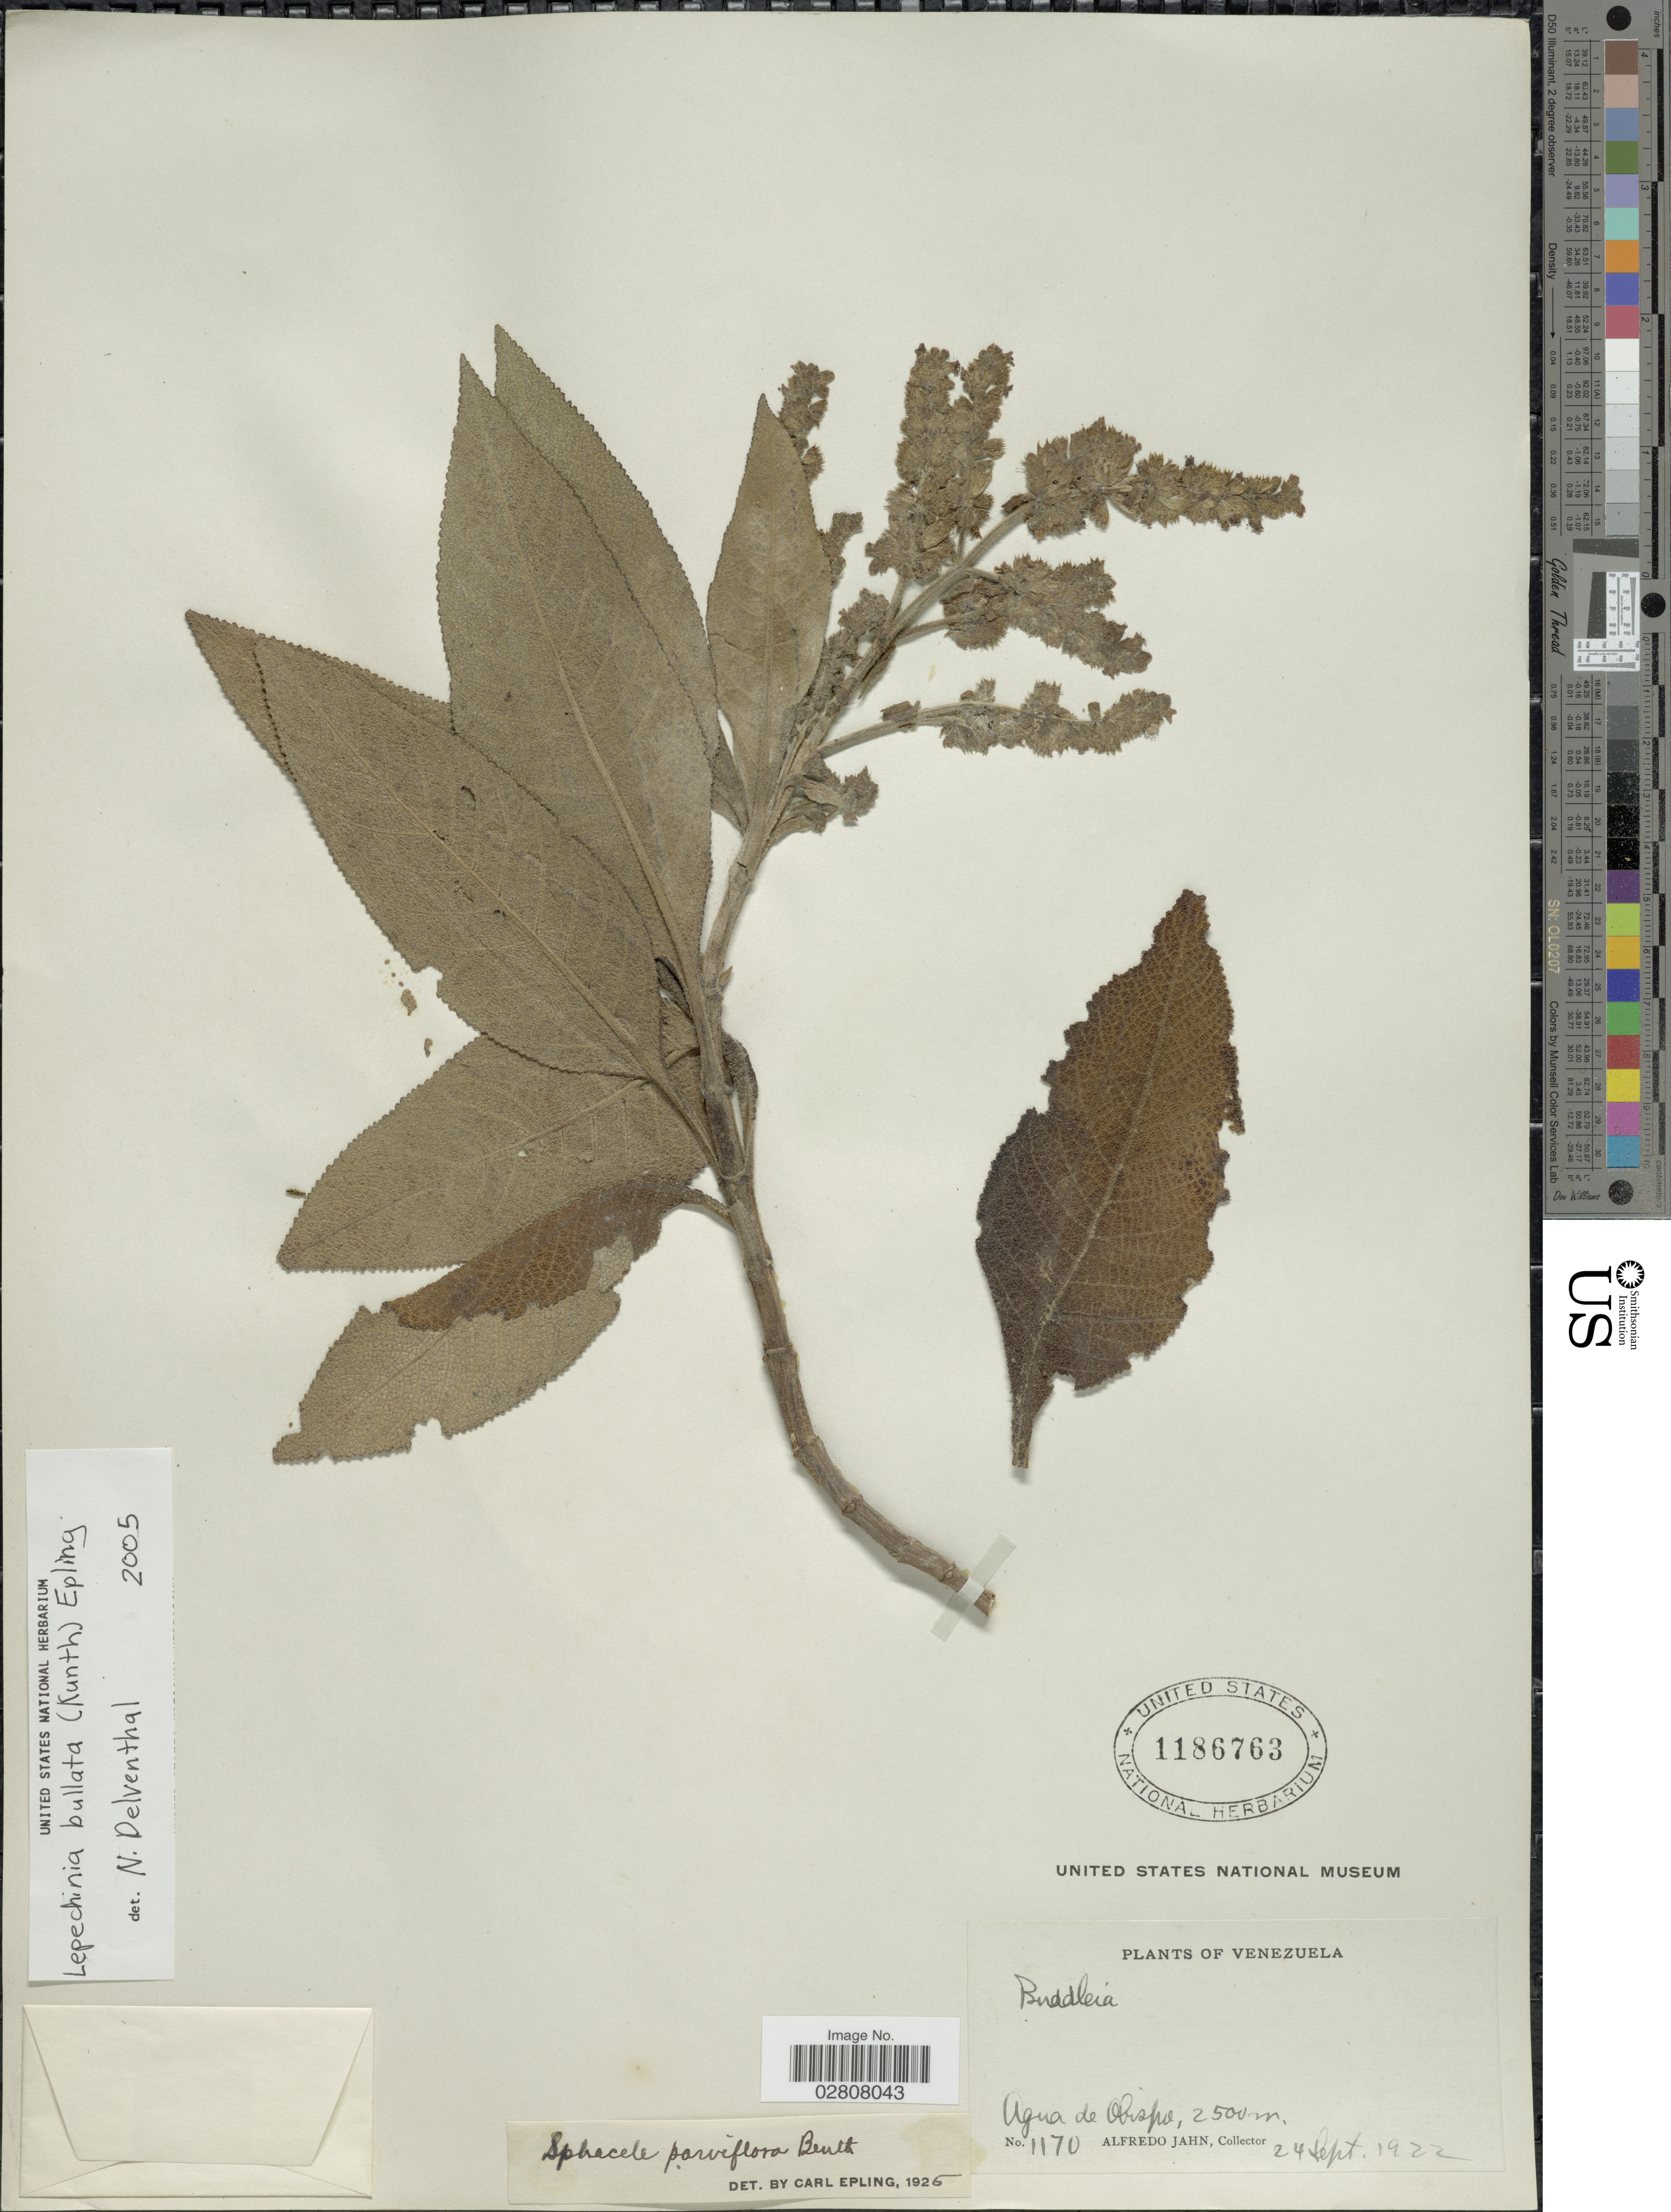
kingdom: Plantae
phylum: Tracheophyta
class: Magnoliopsida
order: Lamiales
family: Lamiaceae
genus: Lepechinia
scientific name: Lepechinia bullata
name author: (Kunth) Epling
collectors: A. Jahn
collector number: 1170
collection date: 1922-09-24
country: Venezuela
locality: Agua de Obispo.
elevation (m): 2500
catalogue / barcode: US 1186763